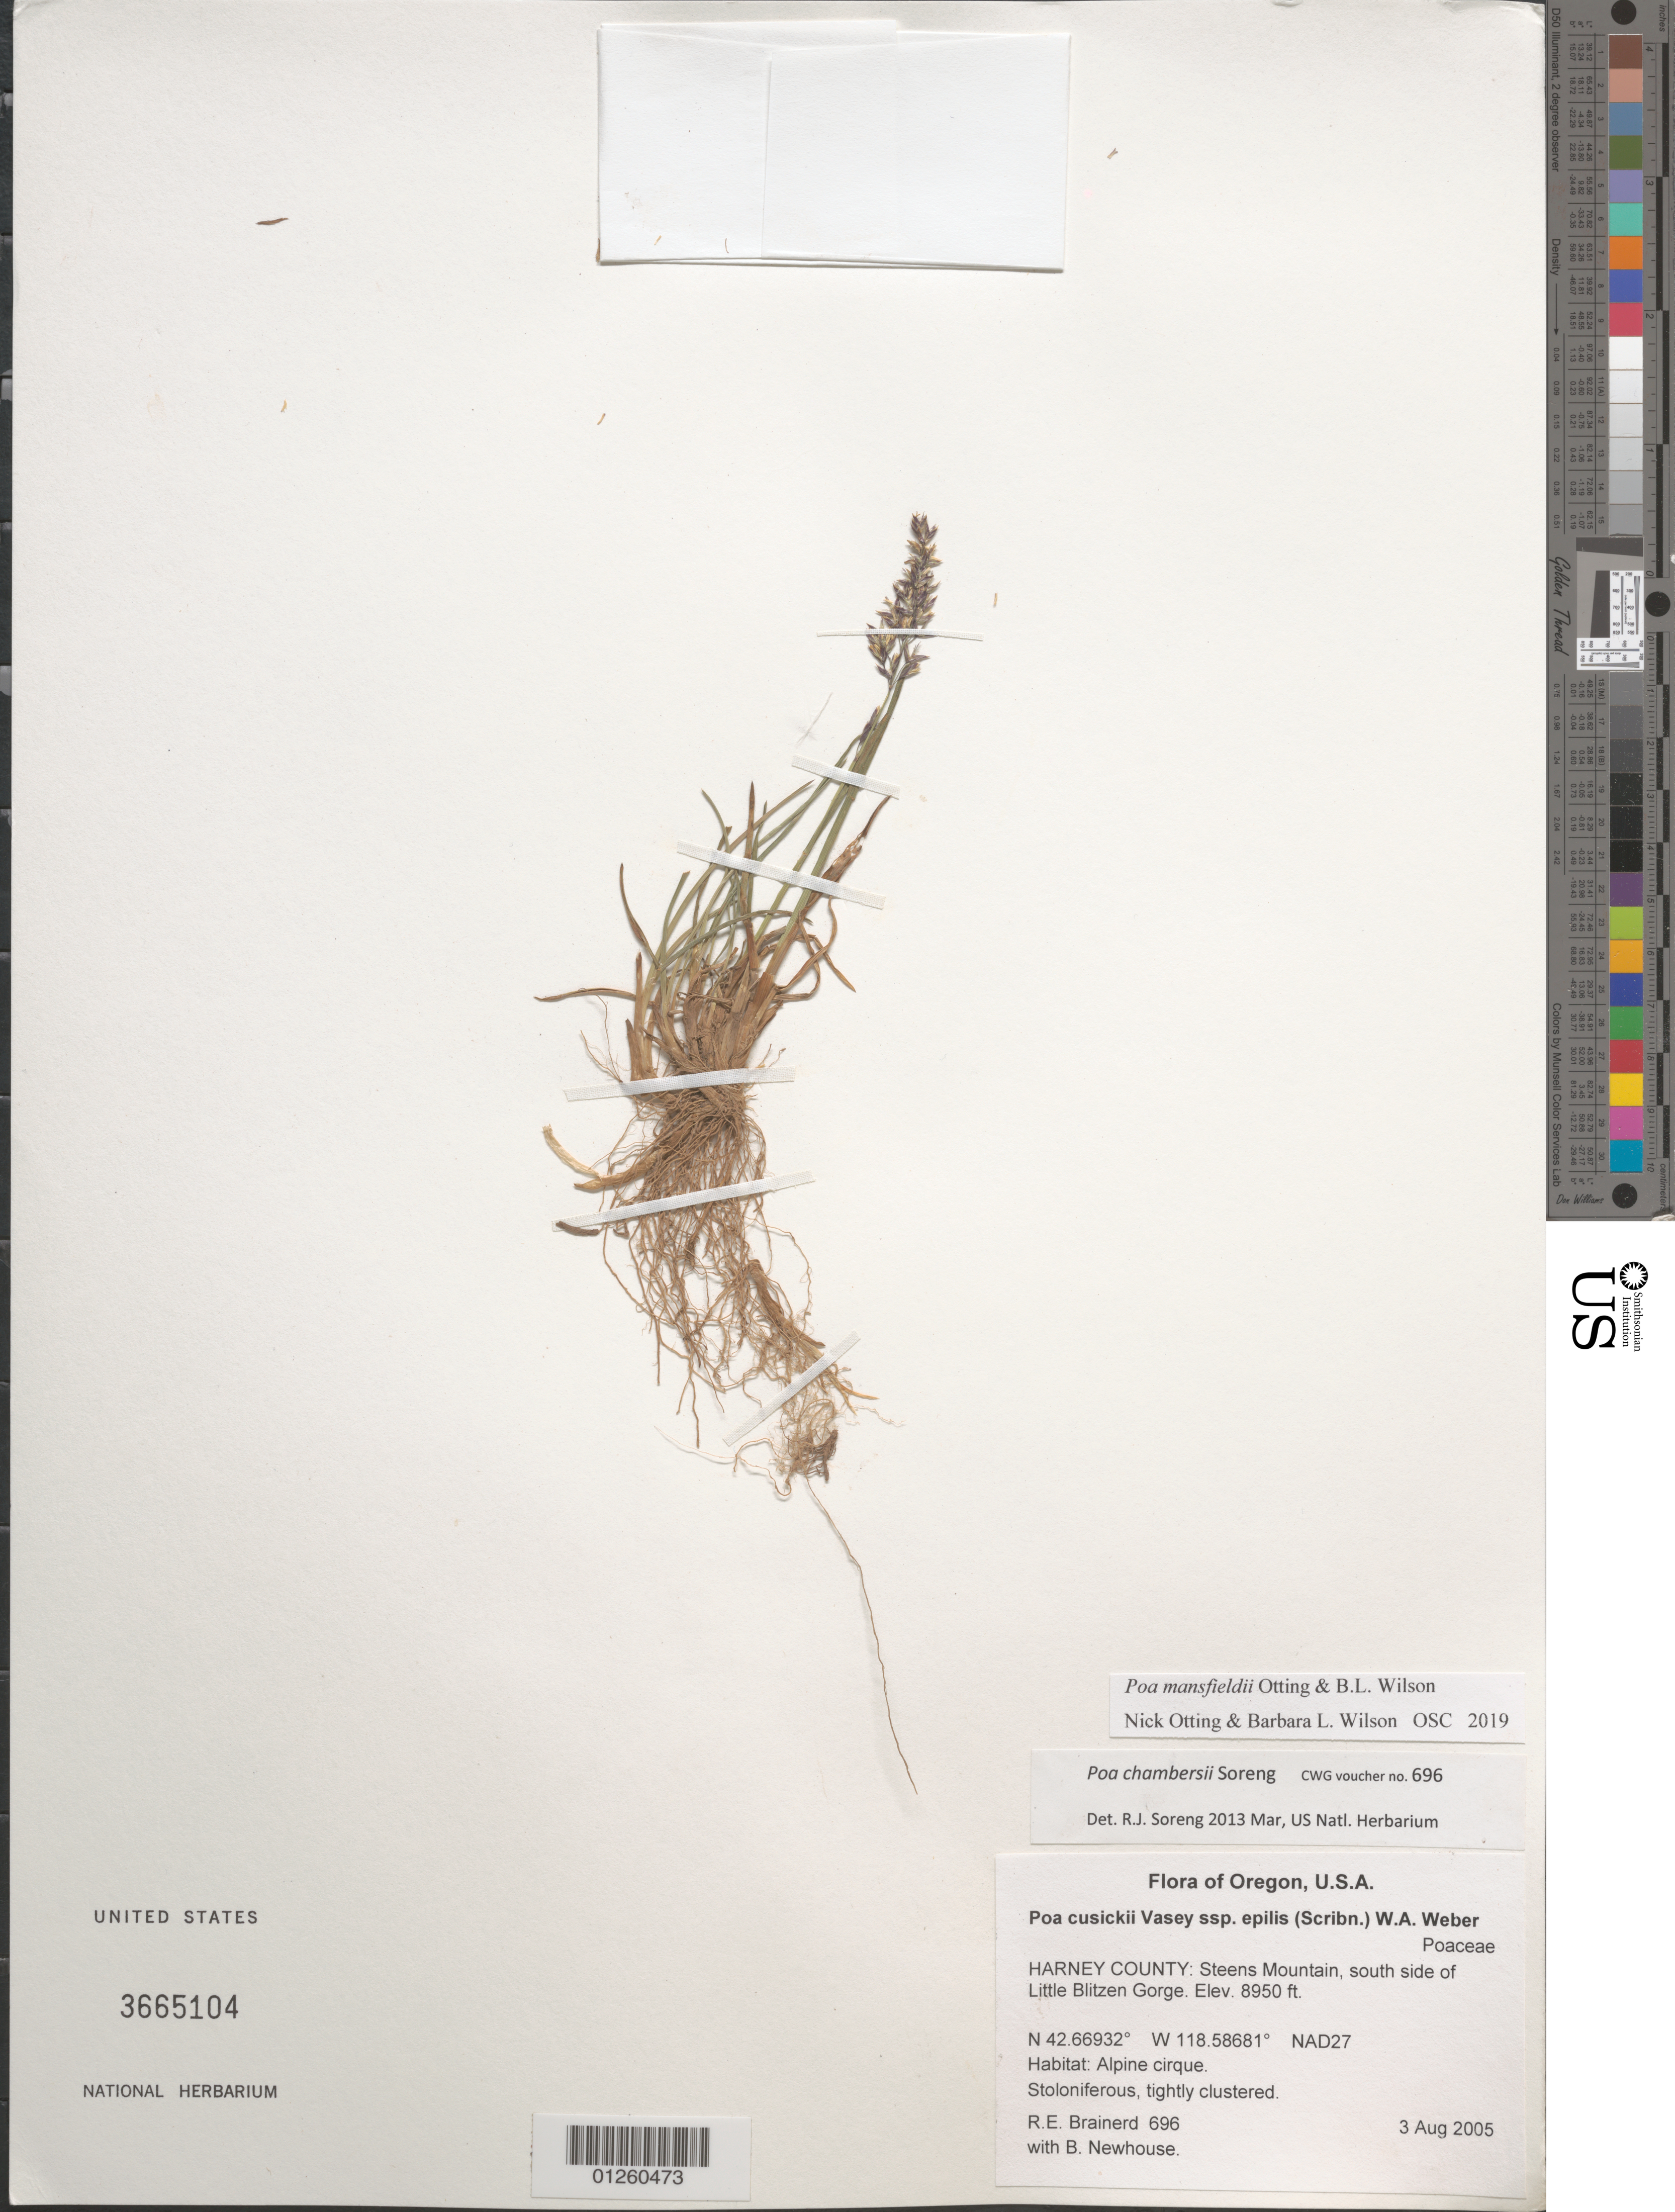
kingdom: Plantae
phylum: Tracheophyta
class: Liliopsida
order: Poales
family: Poaceae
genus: Poa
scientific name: Poa mansfieldii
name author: Otting & B.L. Wilson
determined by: Soreng, Robert J., Research Associate (BOT), Smithsonian Institution - National Museum of Natural History (UNITED STATES)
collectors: R. Brainerd & B. Newhouse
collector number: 696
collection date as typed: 3 Aug 2005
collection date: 2005-08-03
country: United States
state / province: Oregon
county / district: Harney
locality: Steens Mountain, south side of Little Blitzen Gorge.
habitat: Alpine cirque. Stolonifeours, tightly clustered.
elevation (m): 2728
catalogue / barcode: US 3665104